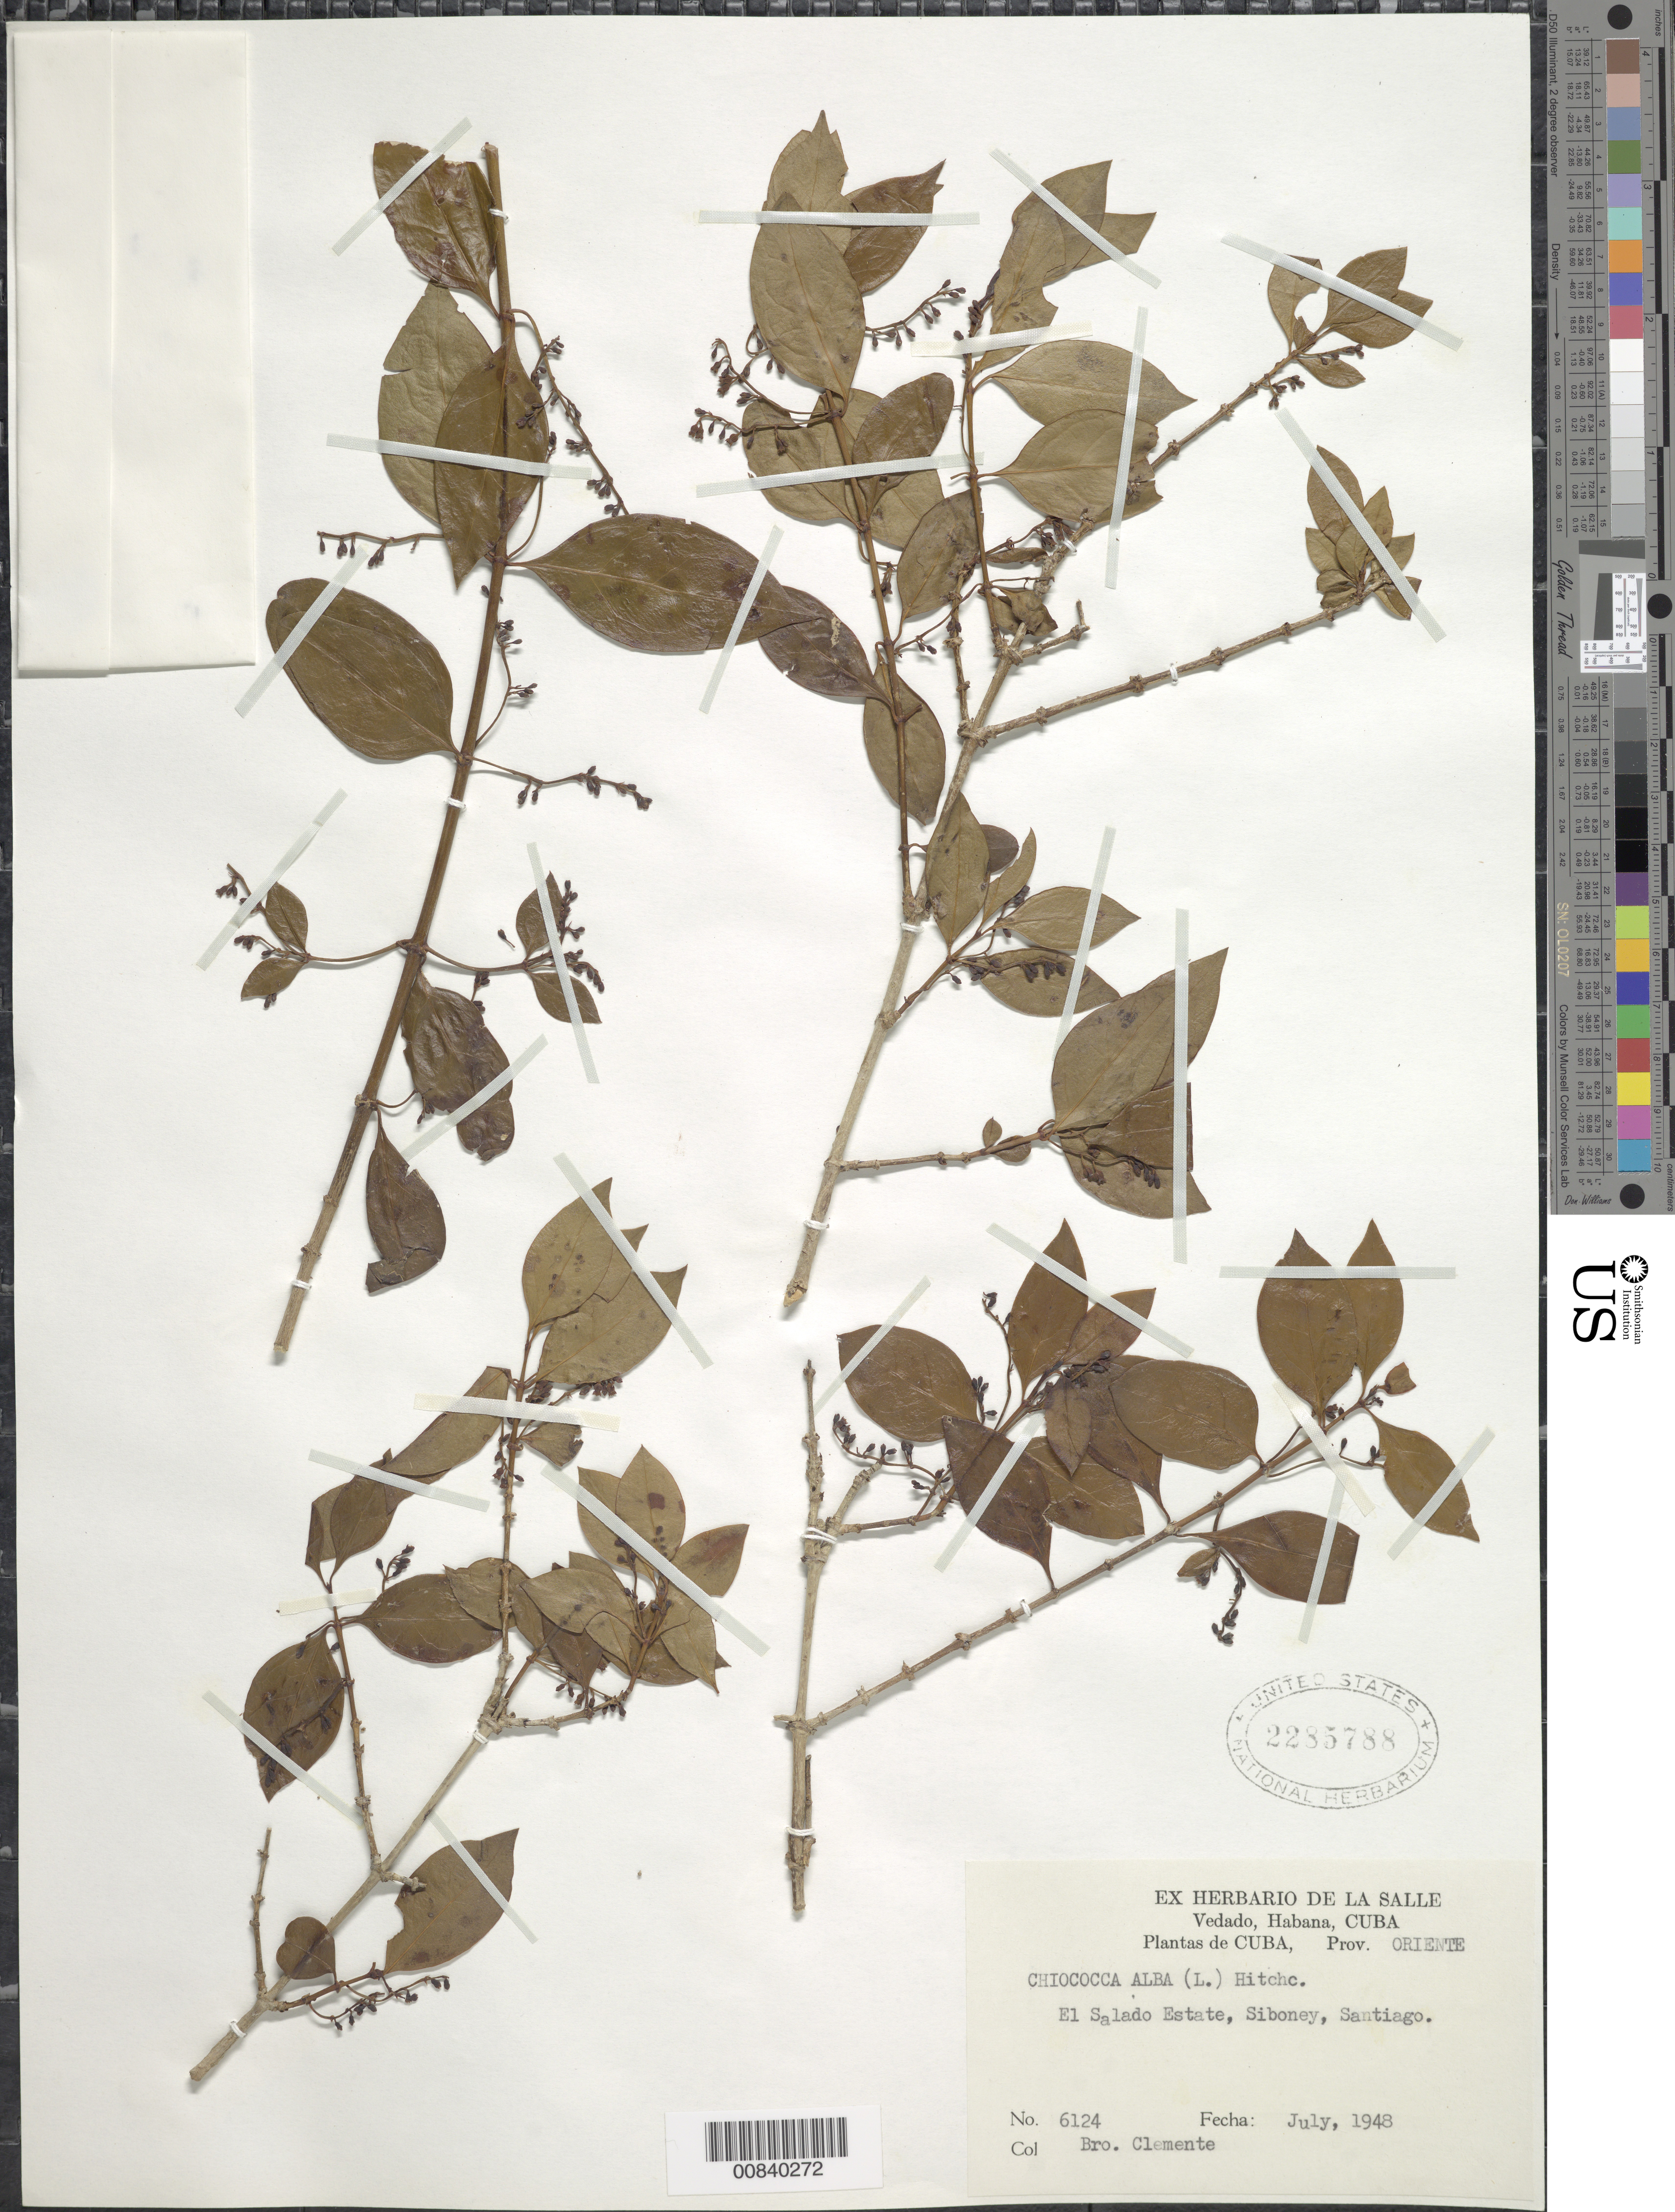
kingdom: Plantae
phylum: Tracheophyta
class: Magnoliopsida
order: Gentianales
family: Rubiaceae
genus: Chiococca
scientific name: Chiococca alba subsp. alba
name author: (L.) Hitchc.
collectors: Bro. Clemente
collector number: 6124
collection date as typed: Jul 1948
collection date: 1948-07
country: Cuba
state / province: Oriente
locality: El Salado Estate, Siboney, Santiago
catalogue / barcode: US 2285788